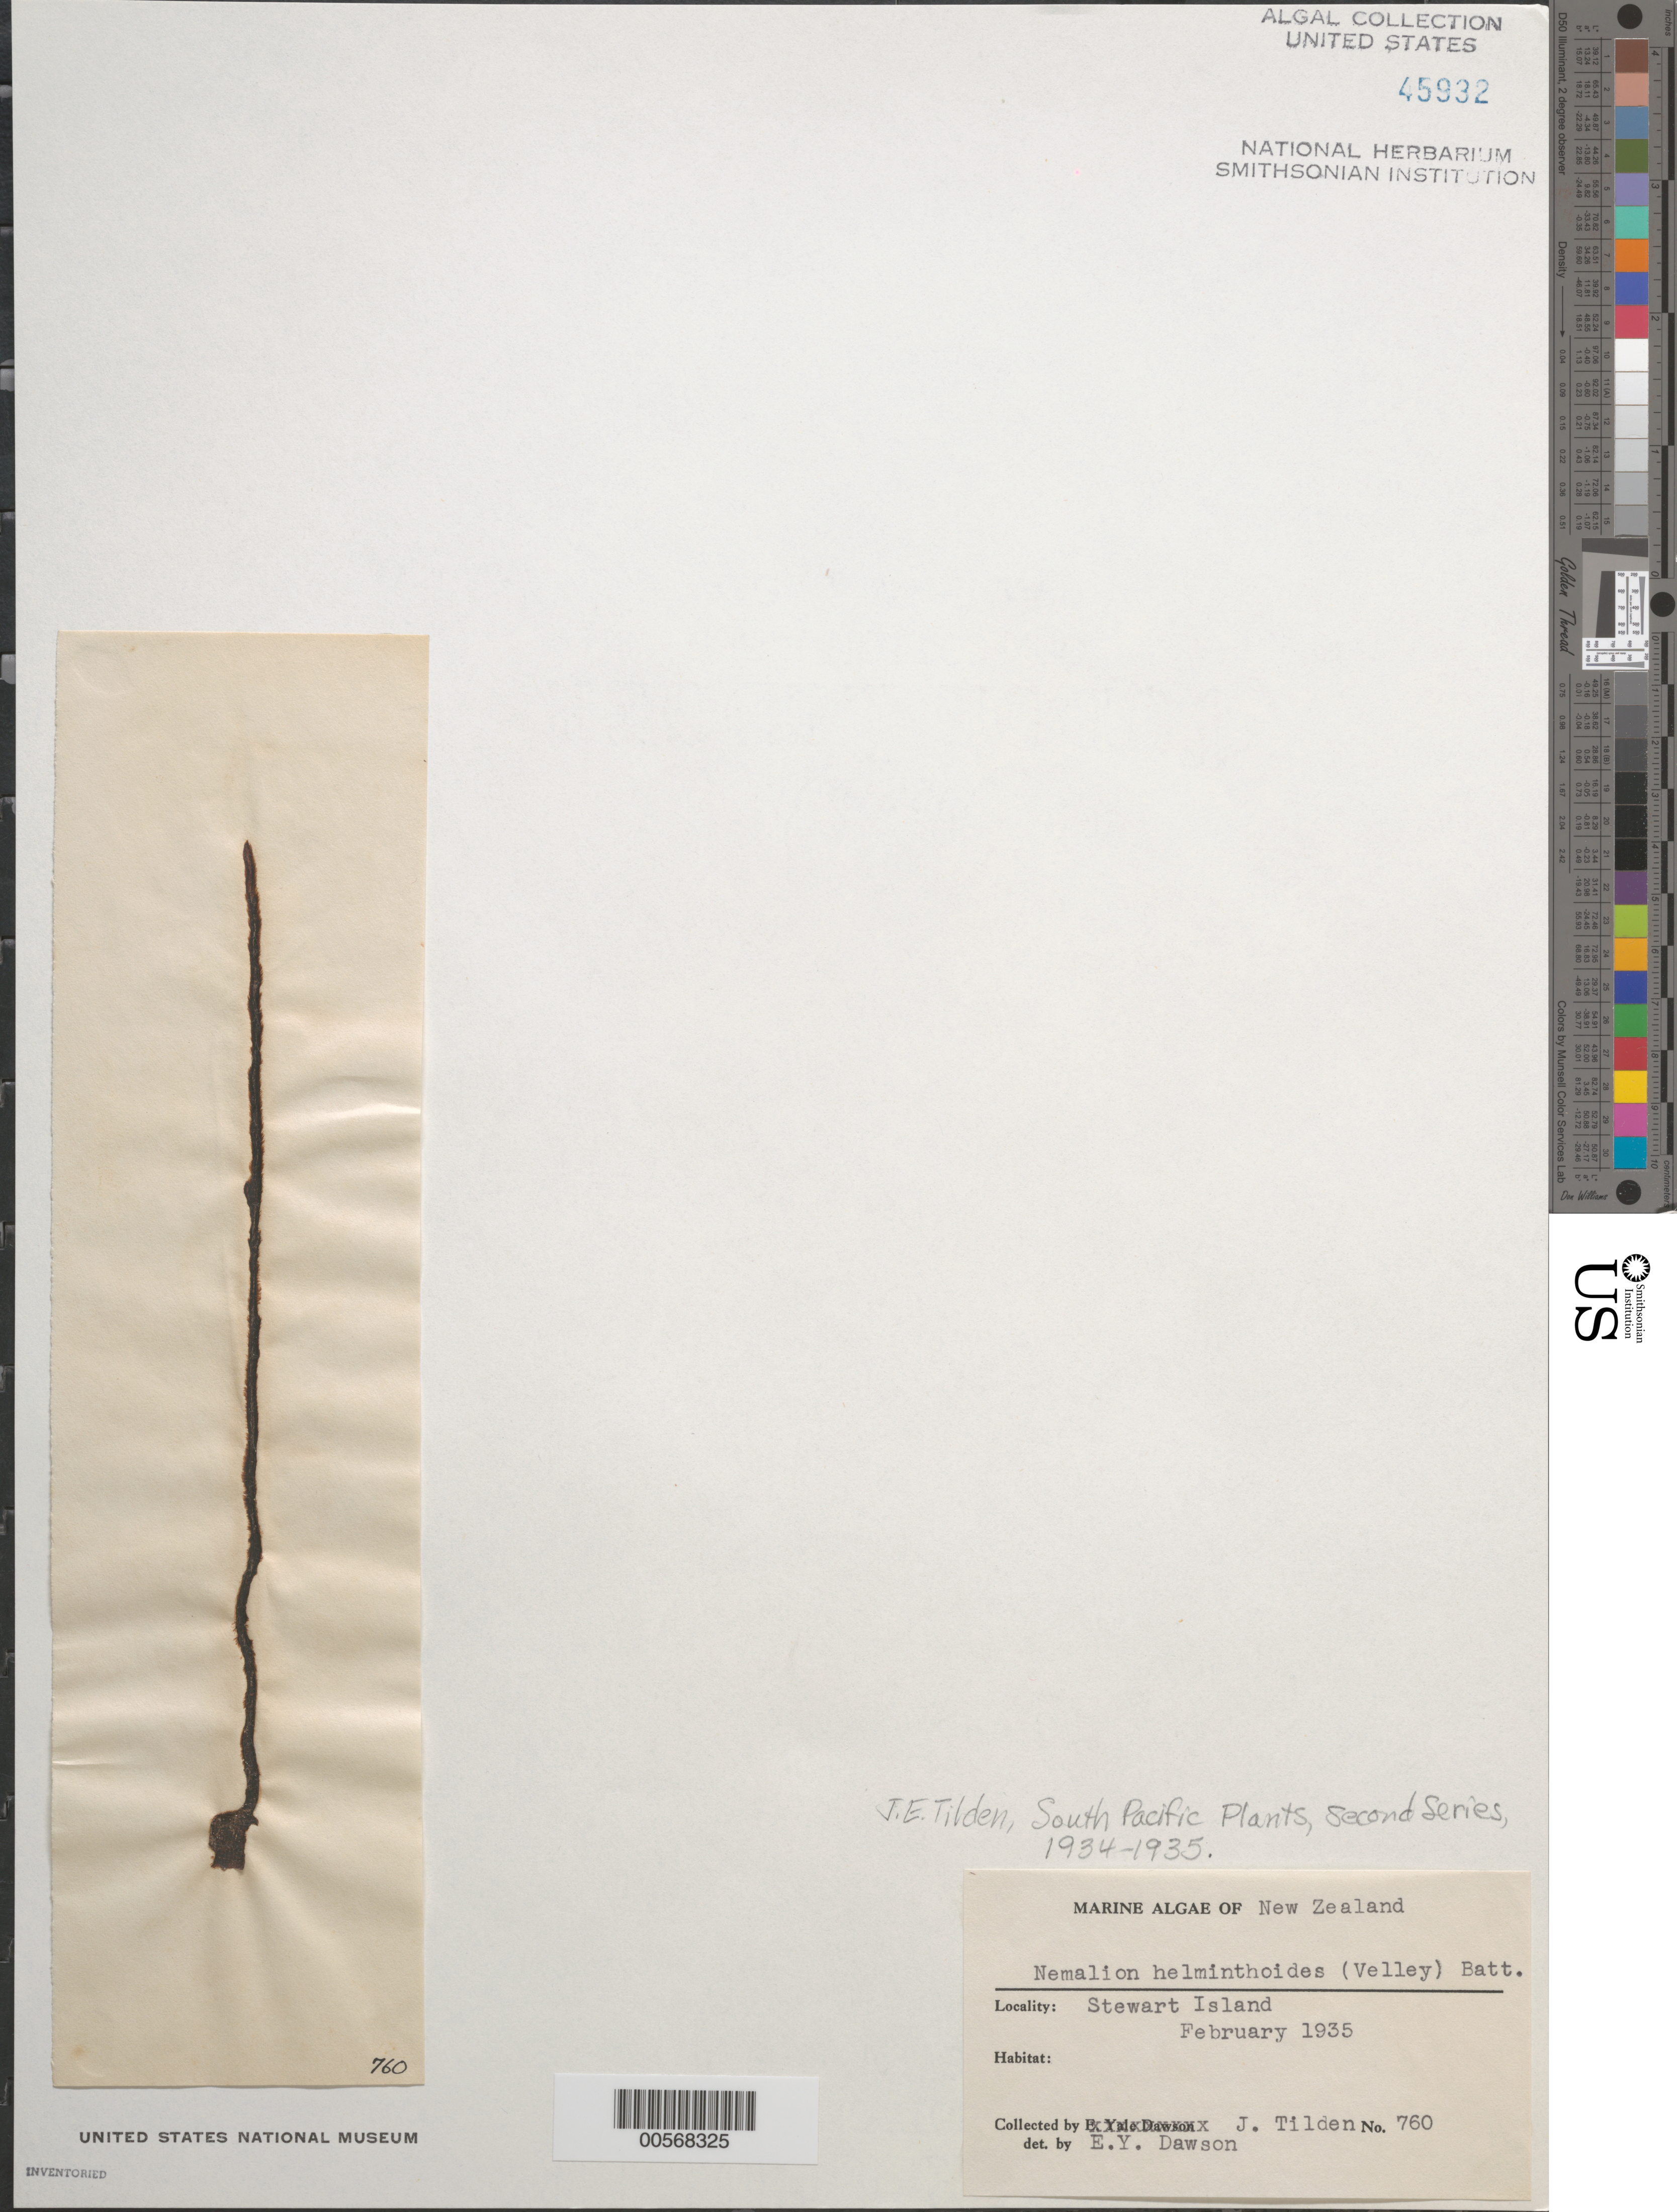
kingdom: Plantae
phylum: Rhodophyta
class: Florideophyceae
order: Nemaliales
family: Nemaliaceae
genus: Nemalion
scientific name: Nemalion multifidum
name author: (Lyngb.) Chauvin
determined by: Algae name updating Project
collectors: J. E. Tilden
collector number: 760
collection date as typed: Feb 1935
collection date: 1935-02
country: New Zealand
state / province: Southland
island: Stewart Island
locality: Half Moon Bay.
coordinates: -46.876, 168.137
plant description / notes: Tilden, South Pacifc Plants, Second Series, 1934-1935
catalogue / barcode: US 45932